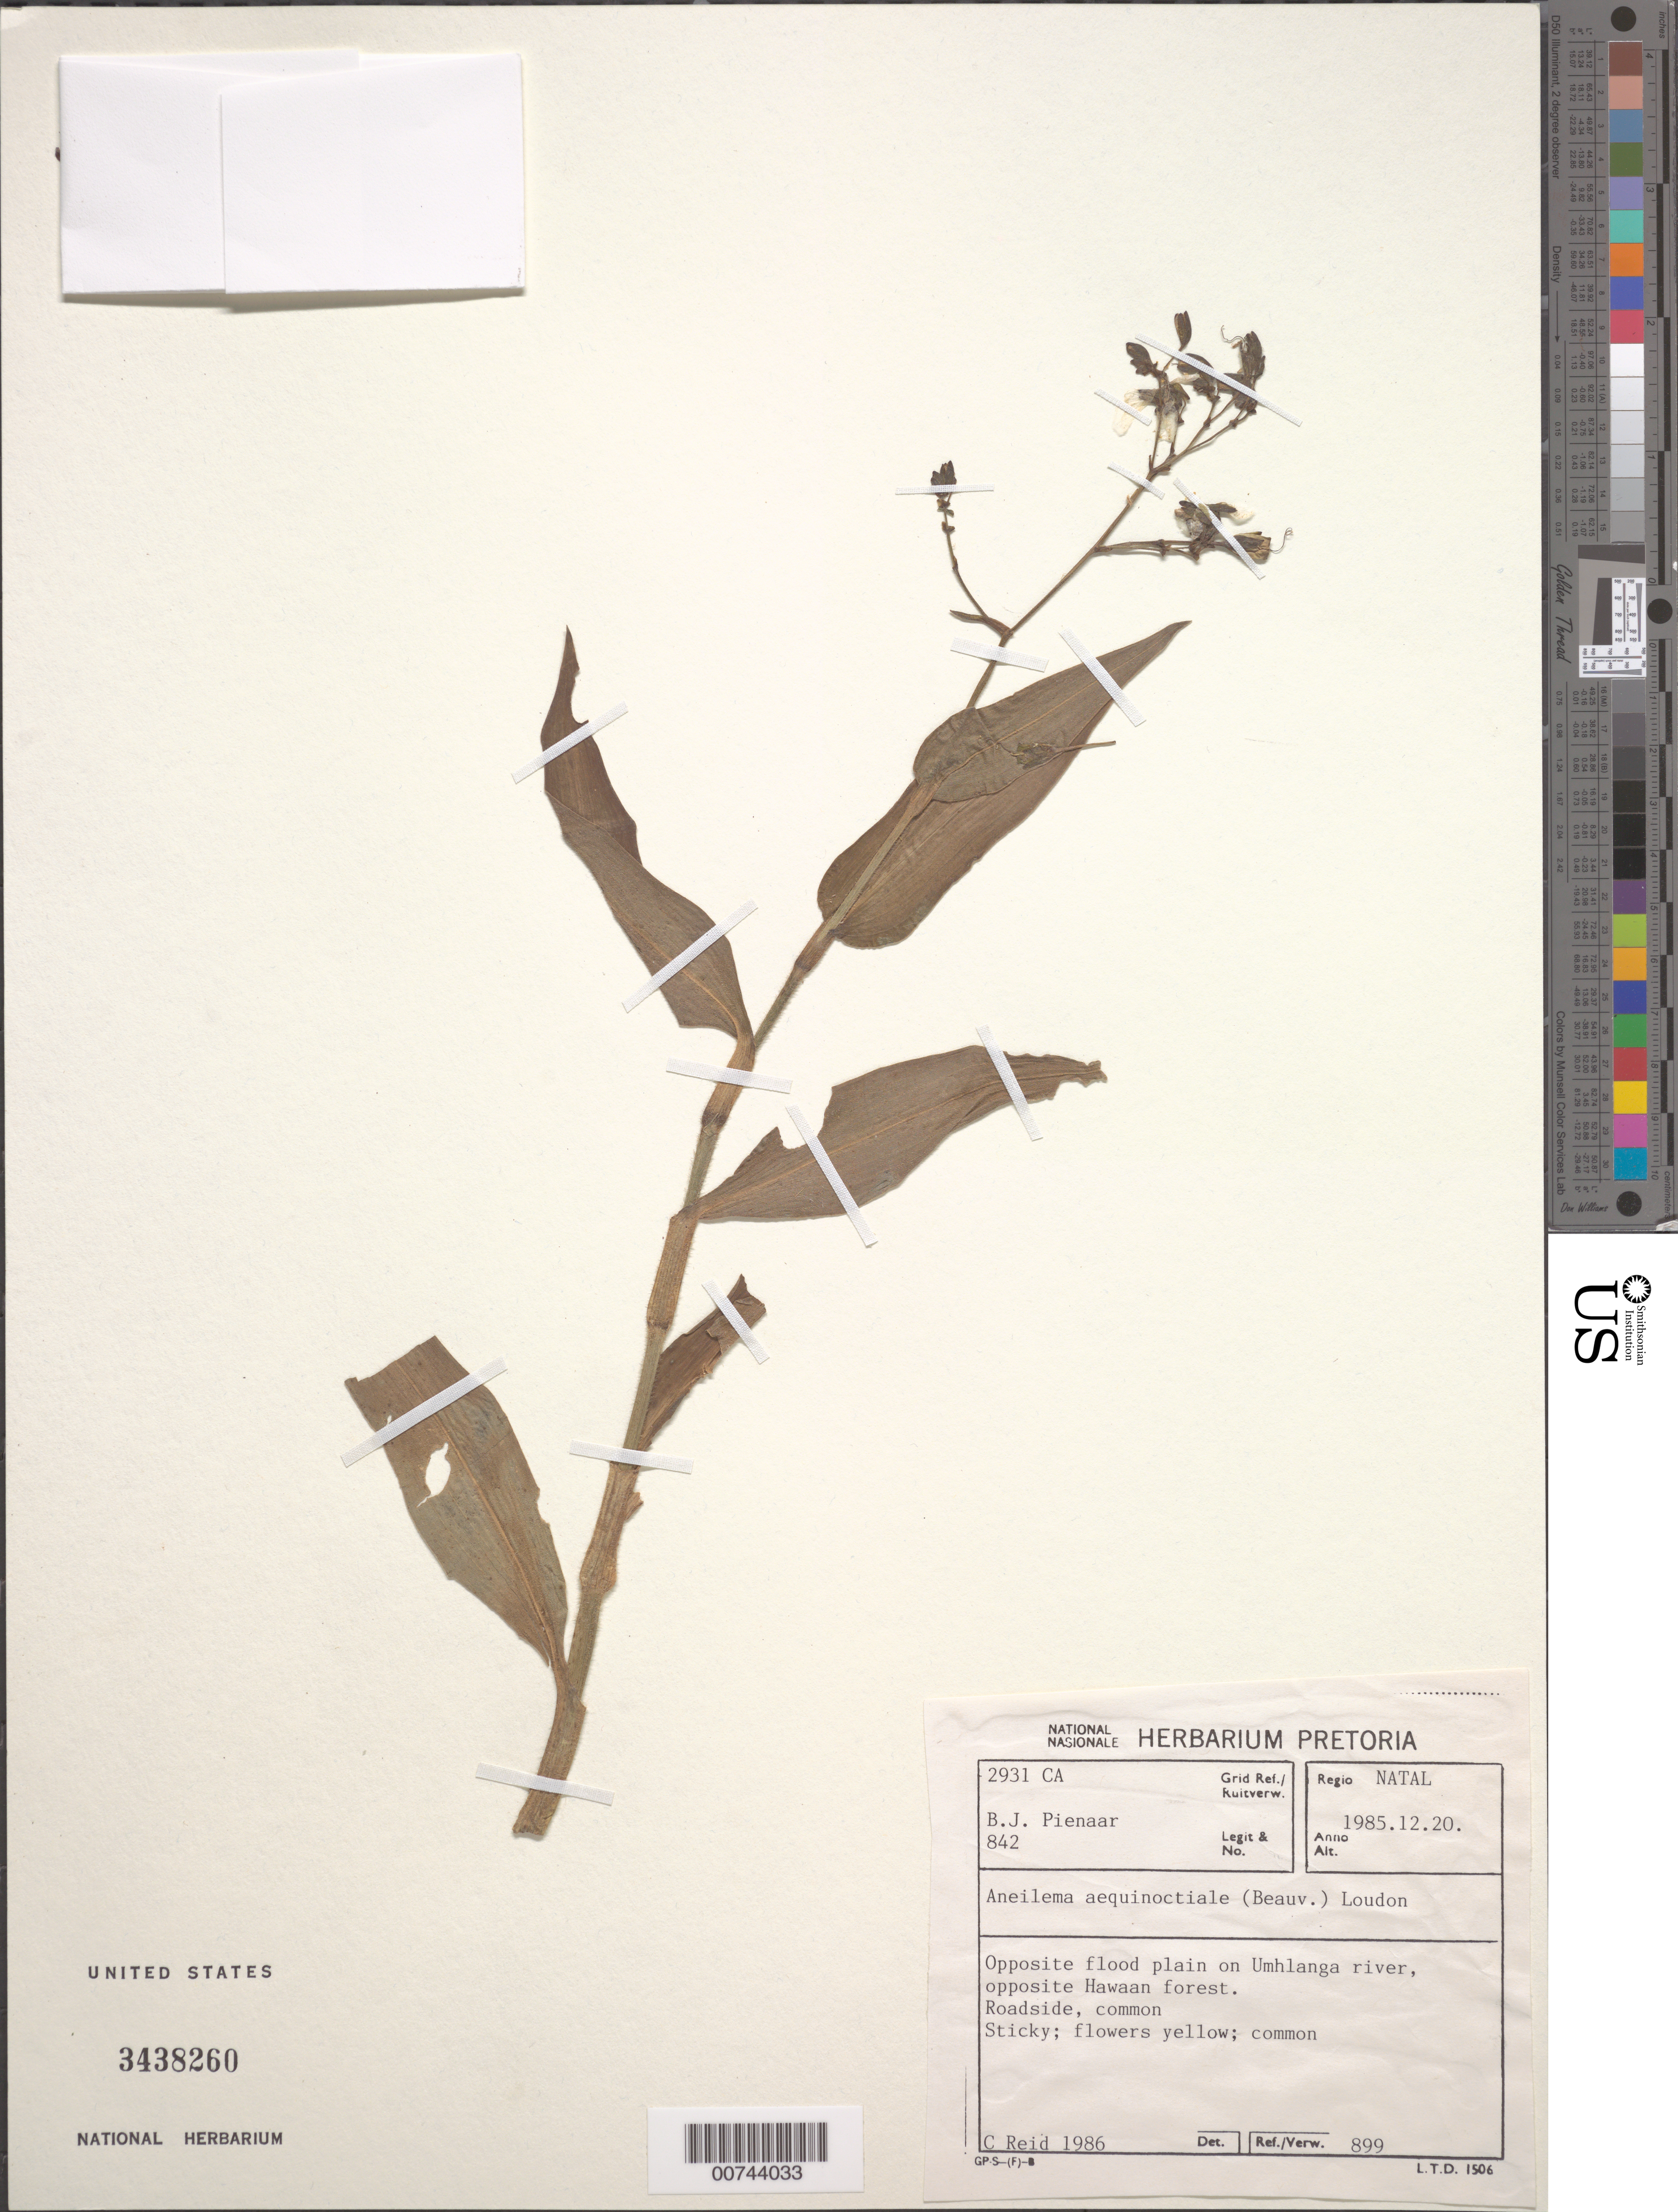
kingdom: Plantae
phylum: Tracheophyta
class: Liliopsida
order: Commelinales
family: Commelinaceae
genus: Aneilema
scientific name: Aneilema aequinoctiale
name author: (P. Beauv.) Loudon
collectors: B. Pienaar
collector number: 842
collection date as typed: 20 Dec 1985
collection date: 1985-12-20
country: South Africa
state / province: KwaZulu-Natal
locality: On Umhlanga River.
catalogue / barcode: US 3438260